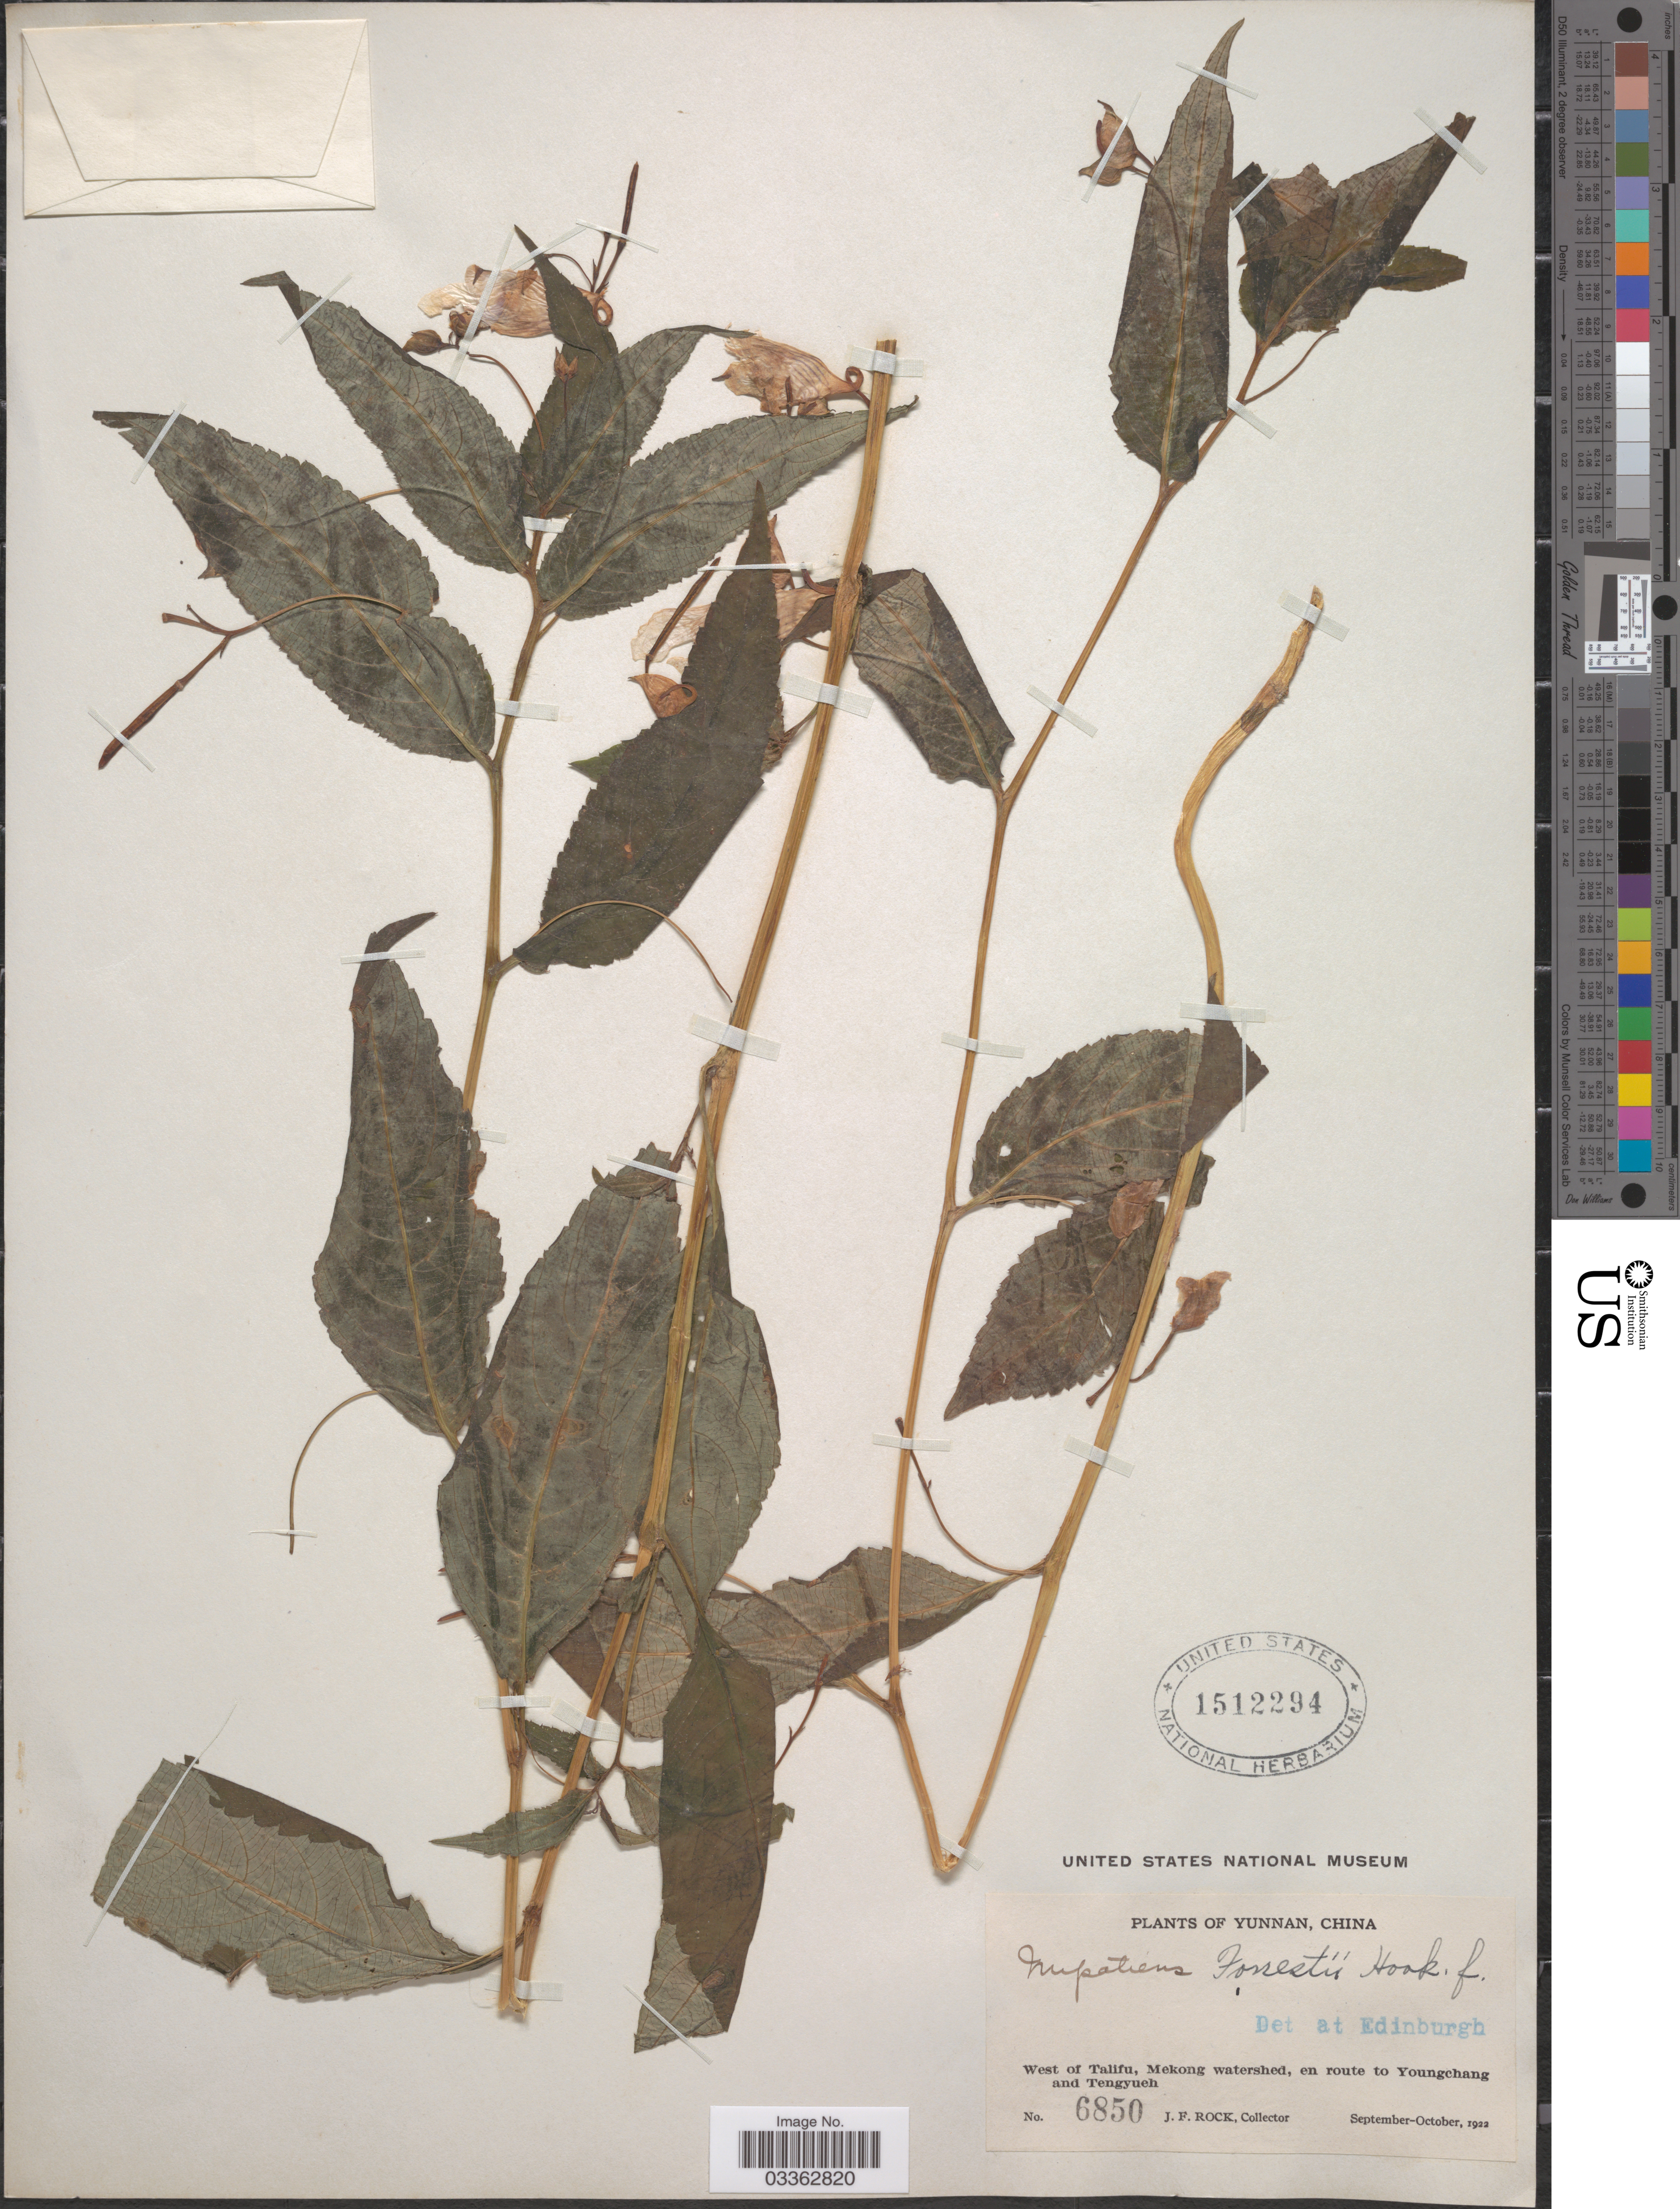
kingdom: Plantae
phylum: Tracheophyta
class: Magnoliopsida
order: Ericales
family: Balsaminaceae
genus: Impatiens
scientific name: Impatiens forrestii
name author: Hook. f. ex in W.W. Sm.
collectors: J. Rock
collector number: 6850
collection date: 1922-09/1922-10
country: China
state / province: Yunnan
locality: West of Talifu, Mekong watershed, en route to Youngchang and Tengyueh.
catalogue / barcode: US 1512294